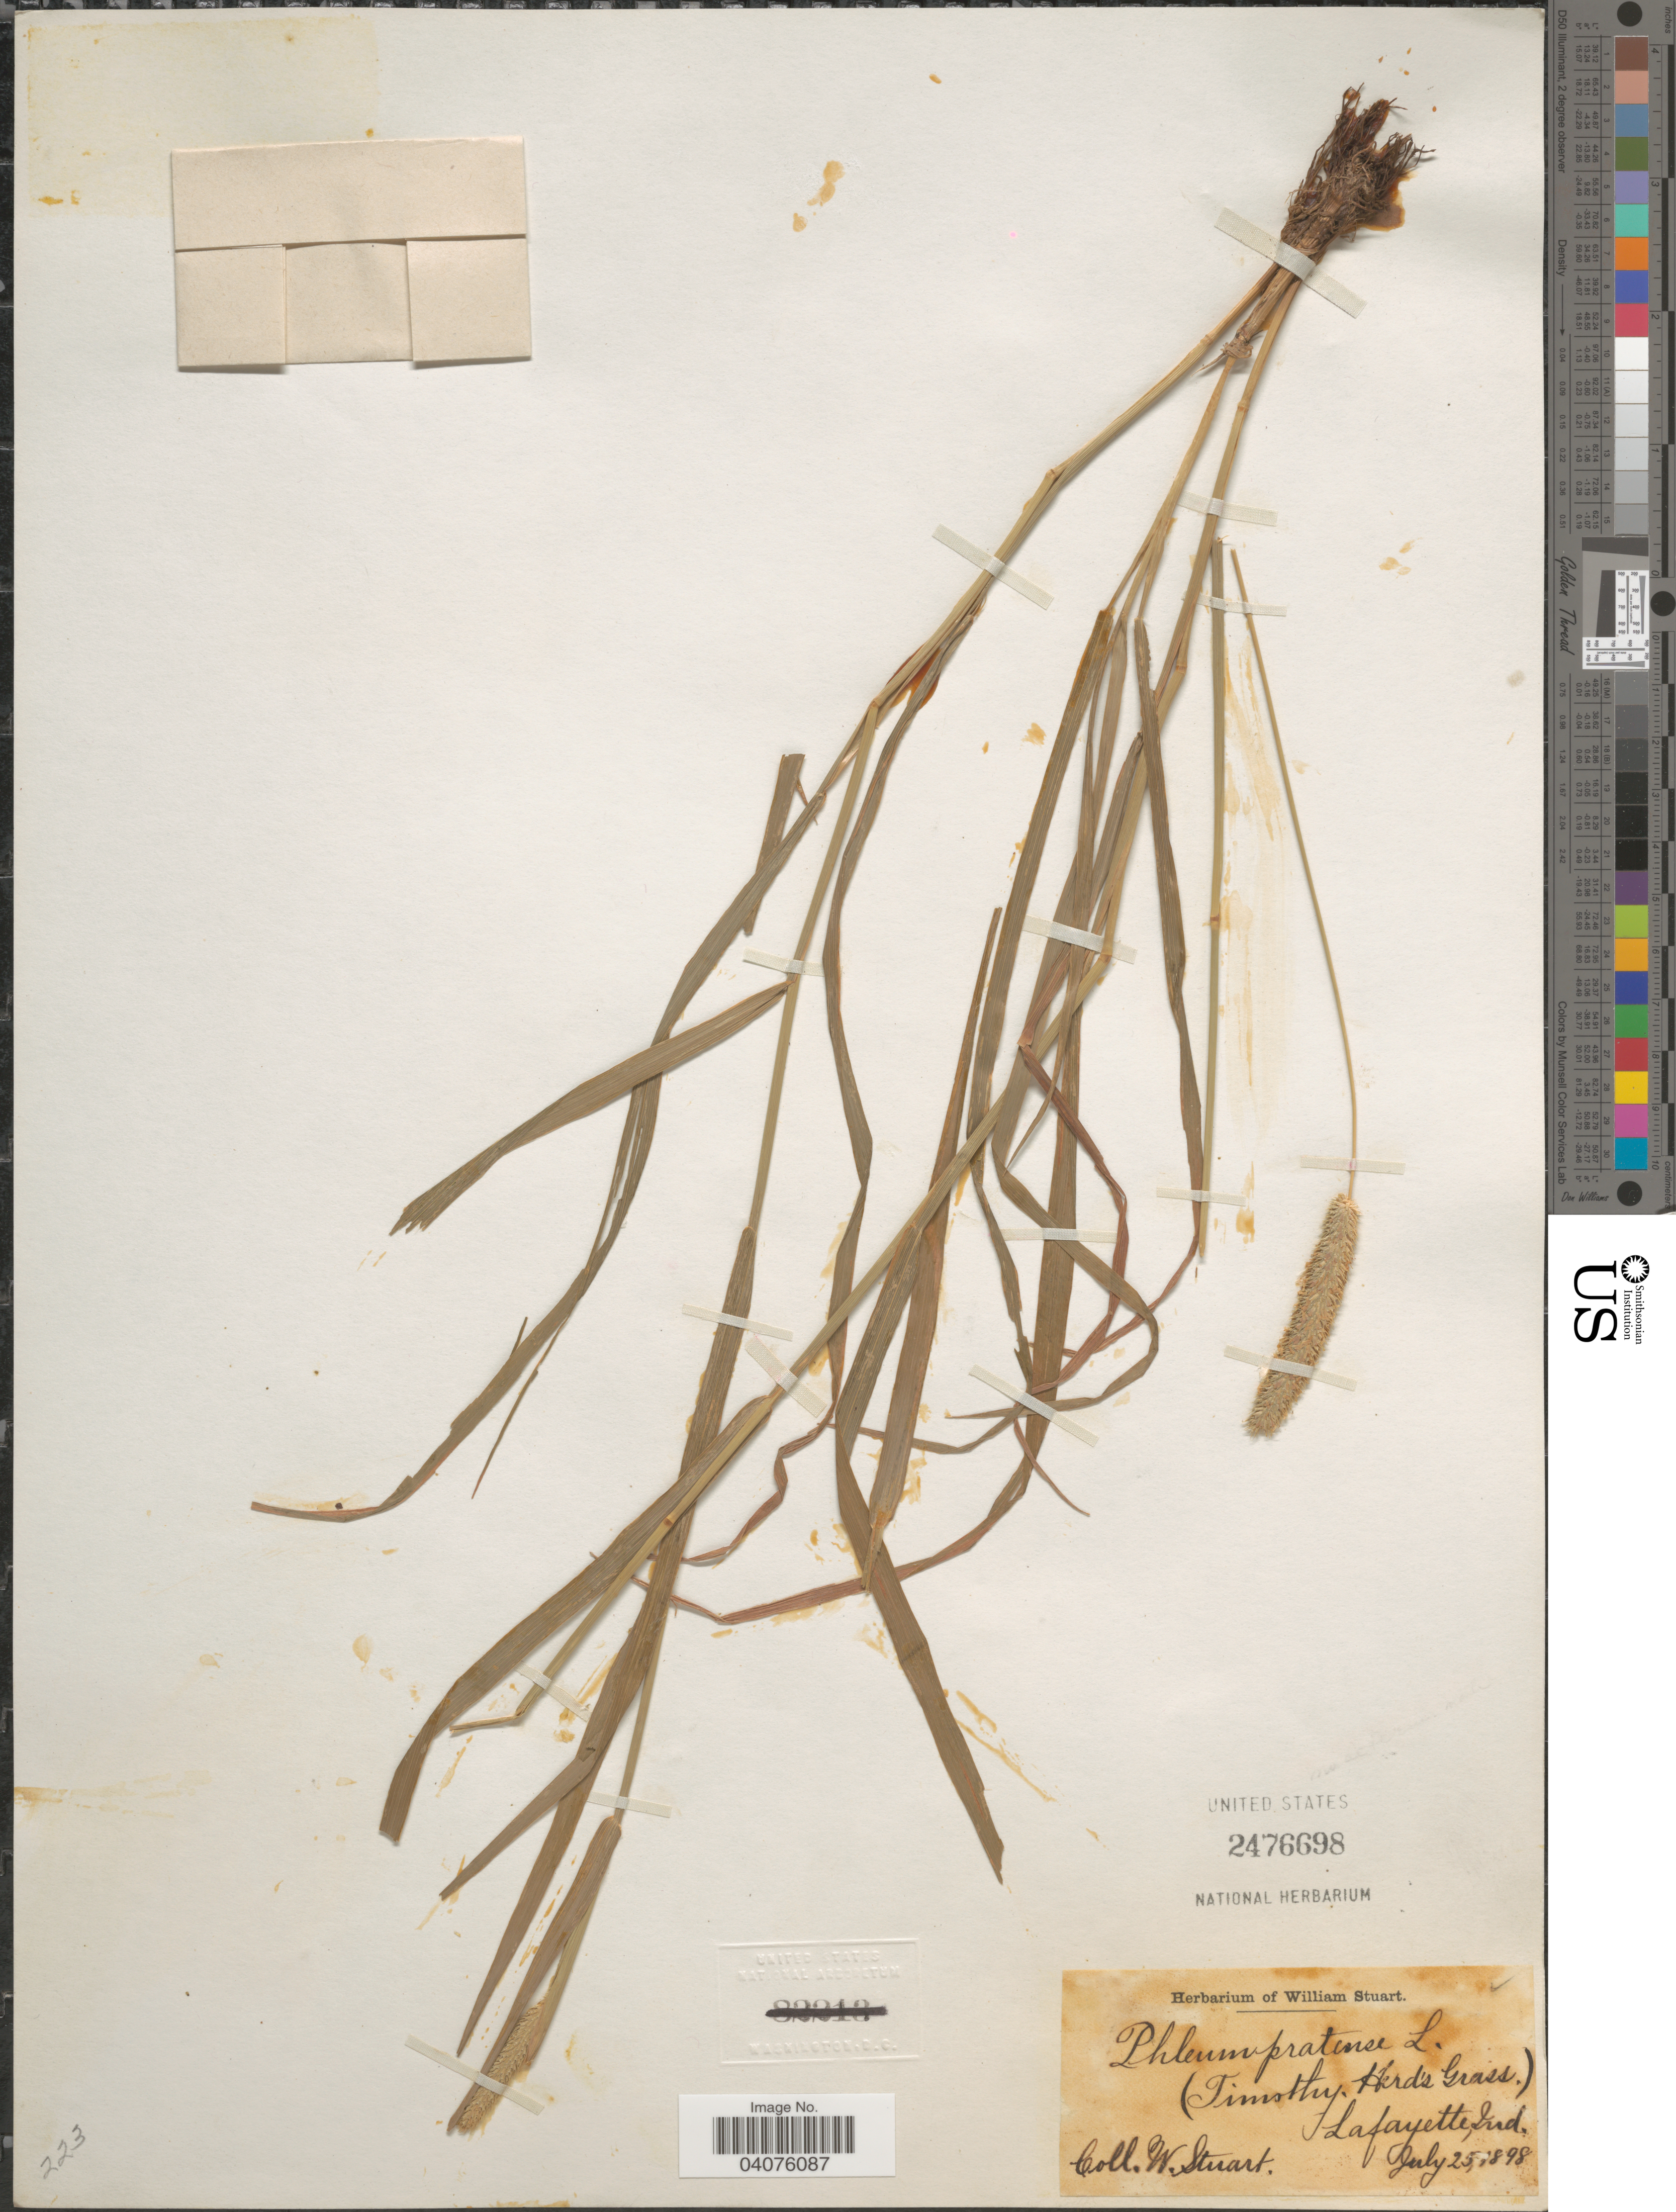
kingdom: Plantae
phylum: Tracheophyta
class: Liliopsida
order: Poales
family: Poaceae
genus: Phleum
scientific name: Phleum pratense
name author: L.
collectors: W. Stuart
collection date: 1898-07-25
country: United States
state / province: Indiana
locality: Lafayette.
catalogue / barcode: US 2476698